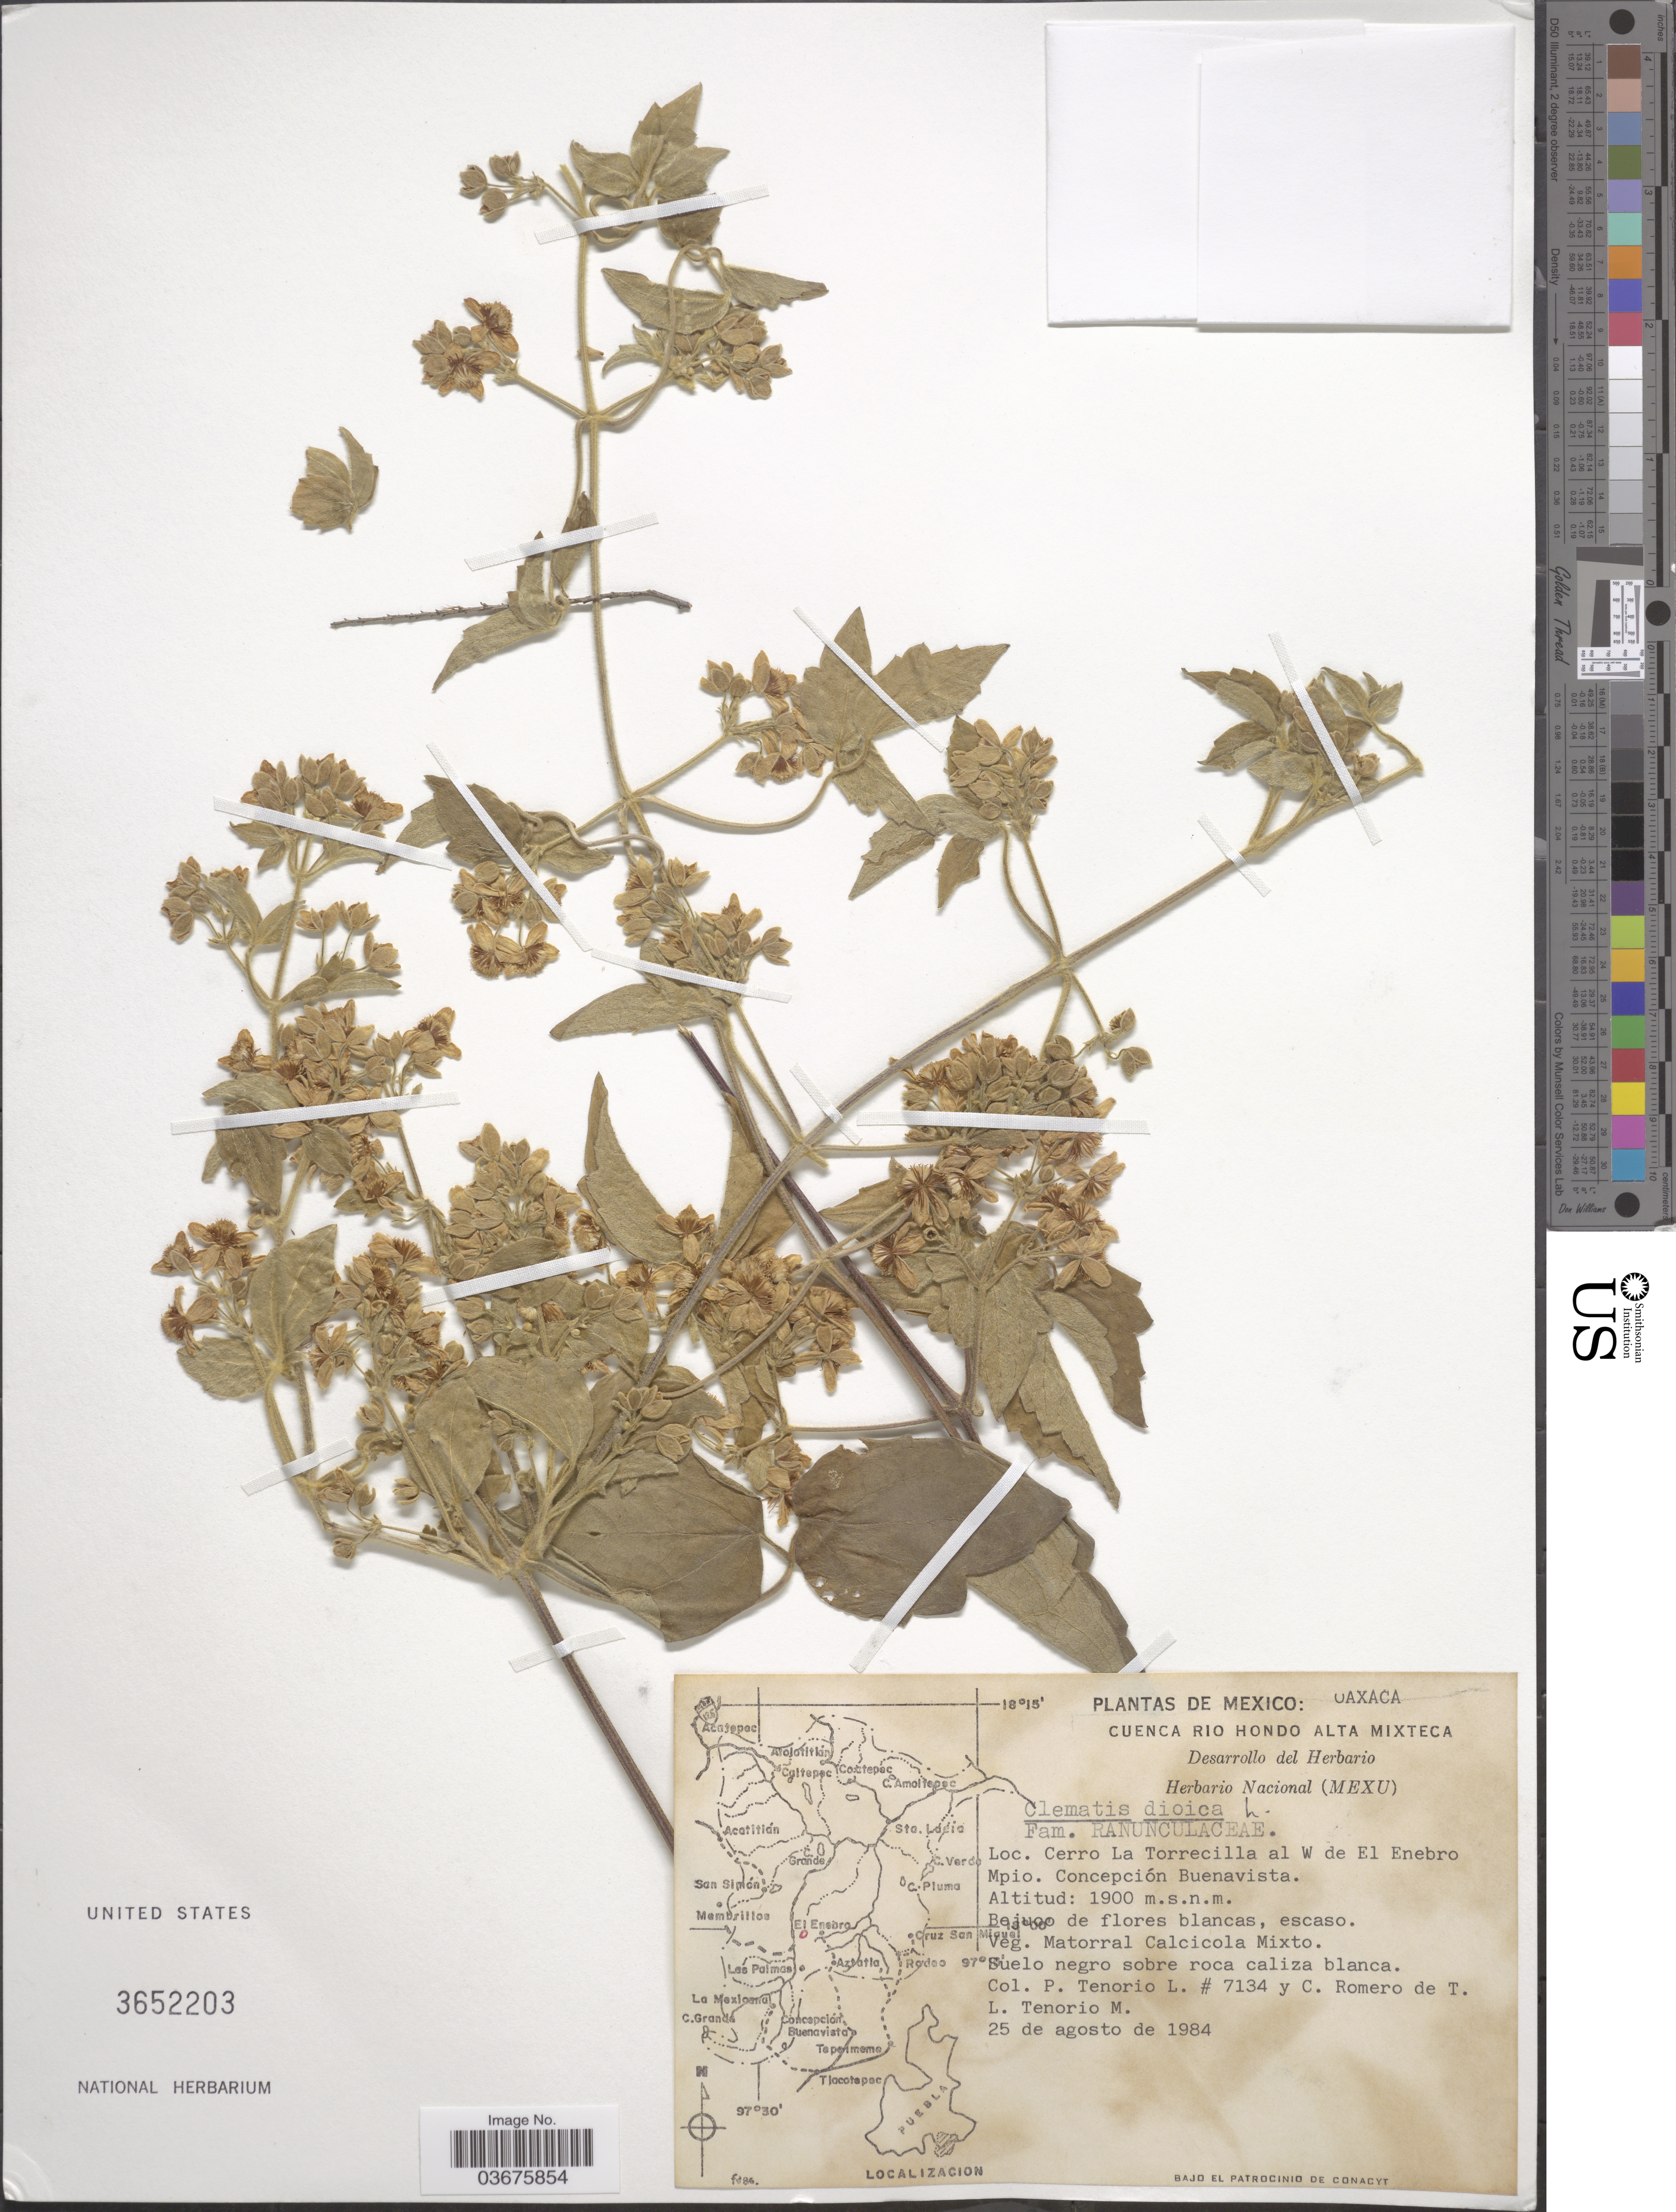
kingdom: Plantae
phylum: Tracheophyta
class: Magnoliopsida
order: Ranunculales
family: Ranunculaceae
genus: Clematis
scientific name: Clematis dioica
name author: L.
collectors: P. Tenorio L., C. Romero de T. & L. Tenorio M.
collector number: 7134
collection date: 1984-08-25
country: Mexico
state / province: Oaxaca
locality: Cuenca Rio Hondo Alta Mixteca. Cerro La Torrecilla al W de El Enebro Mpio. Concepción Buenavista.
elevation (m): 1900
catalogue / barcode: US 3652203